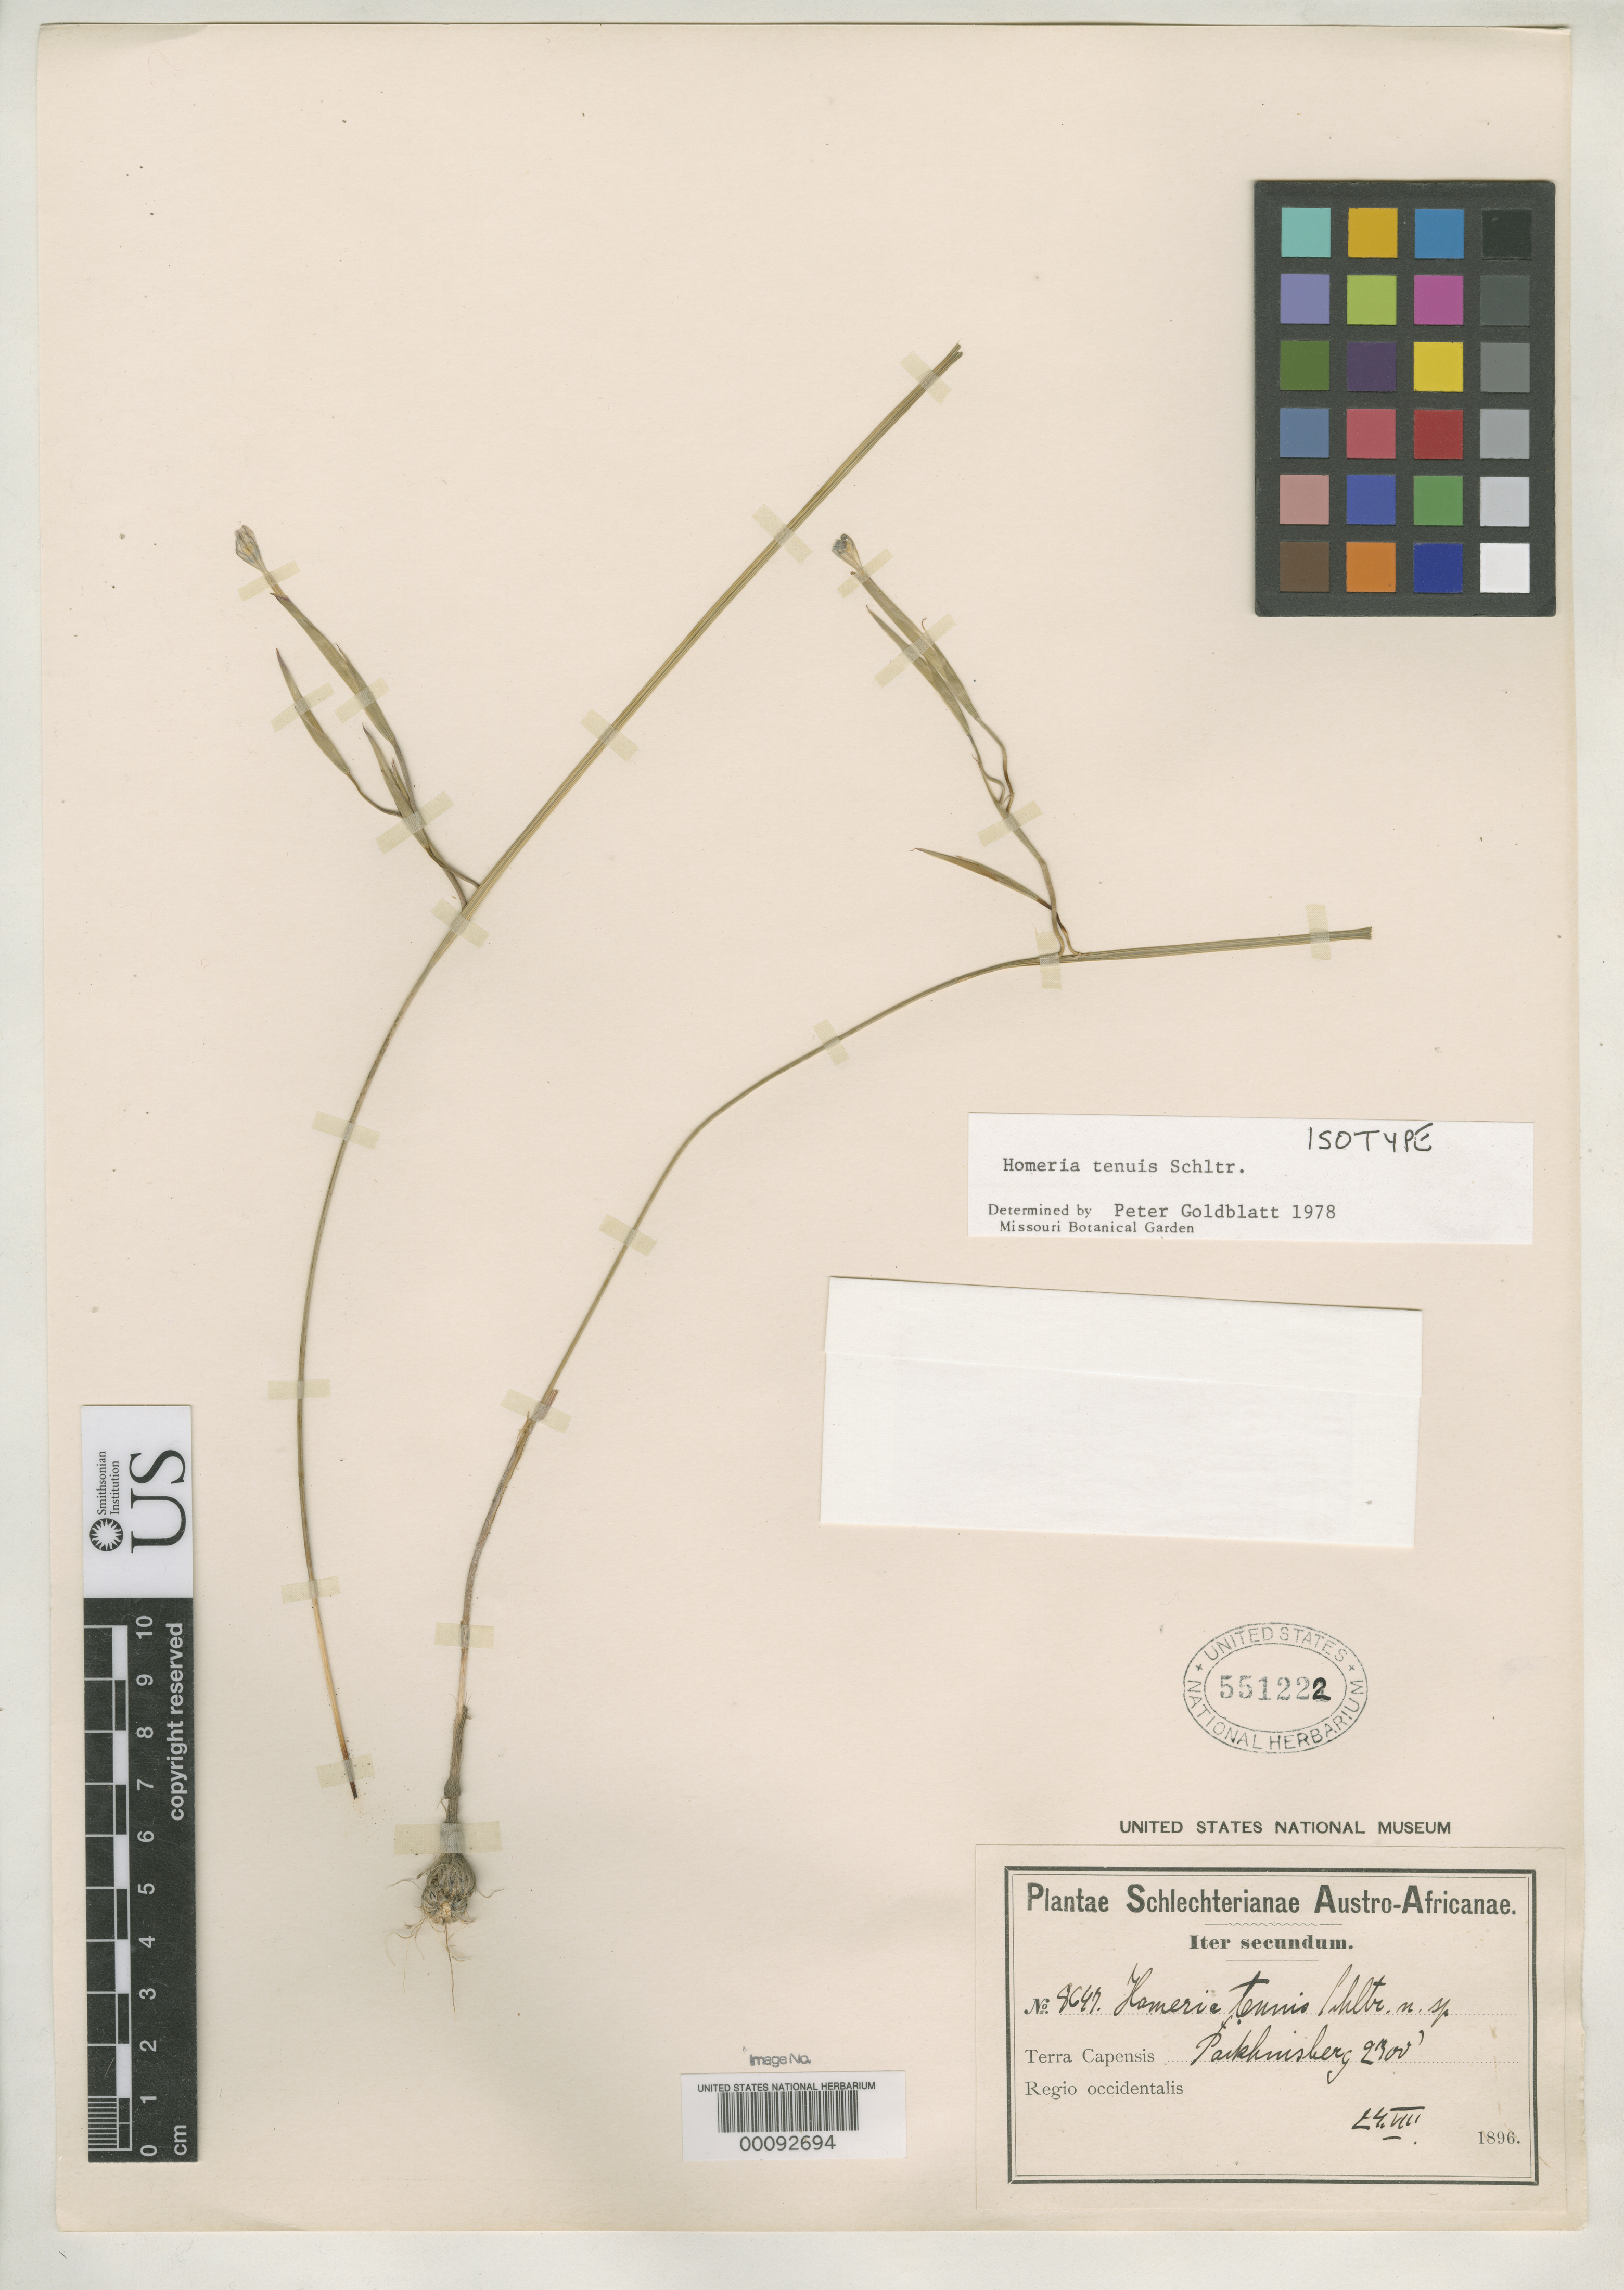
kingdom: Plantae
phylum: Tracheophyta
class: Liliopsida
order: Asparagales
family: Iridaceae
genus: Homeria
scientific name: Homeria tenuis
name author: Schltr.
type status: Isotype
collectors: F. R. R. Schlechter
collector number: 8647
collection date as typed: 24 Aug 1896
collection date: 1896-08-24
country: South Africa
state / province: Western Cape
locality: Packhuis Berg; alt. 2700 ft.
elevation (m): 823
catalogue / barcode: US 551222